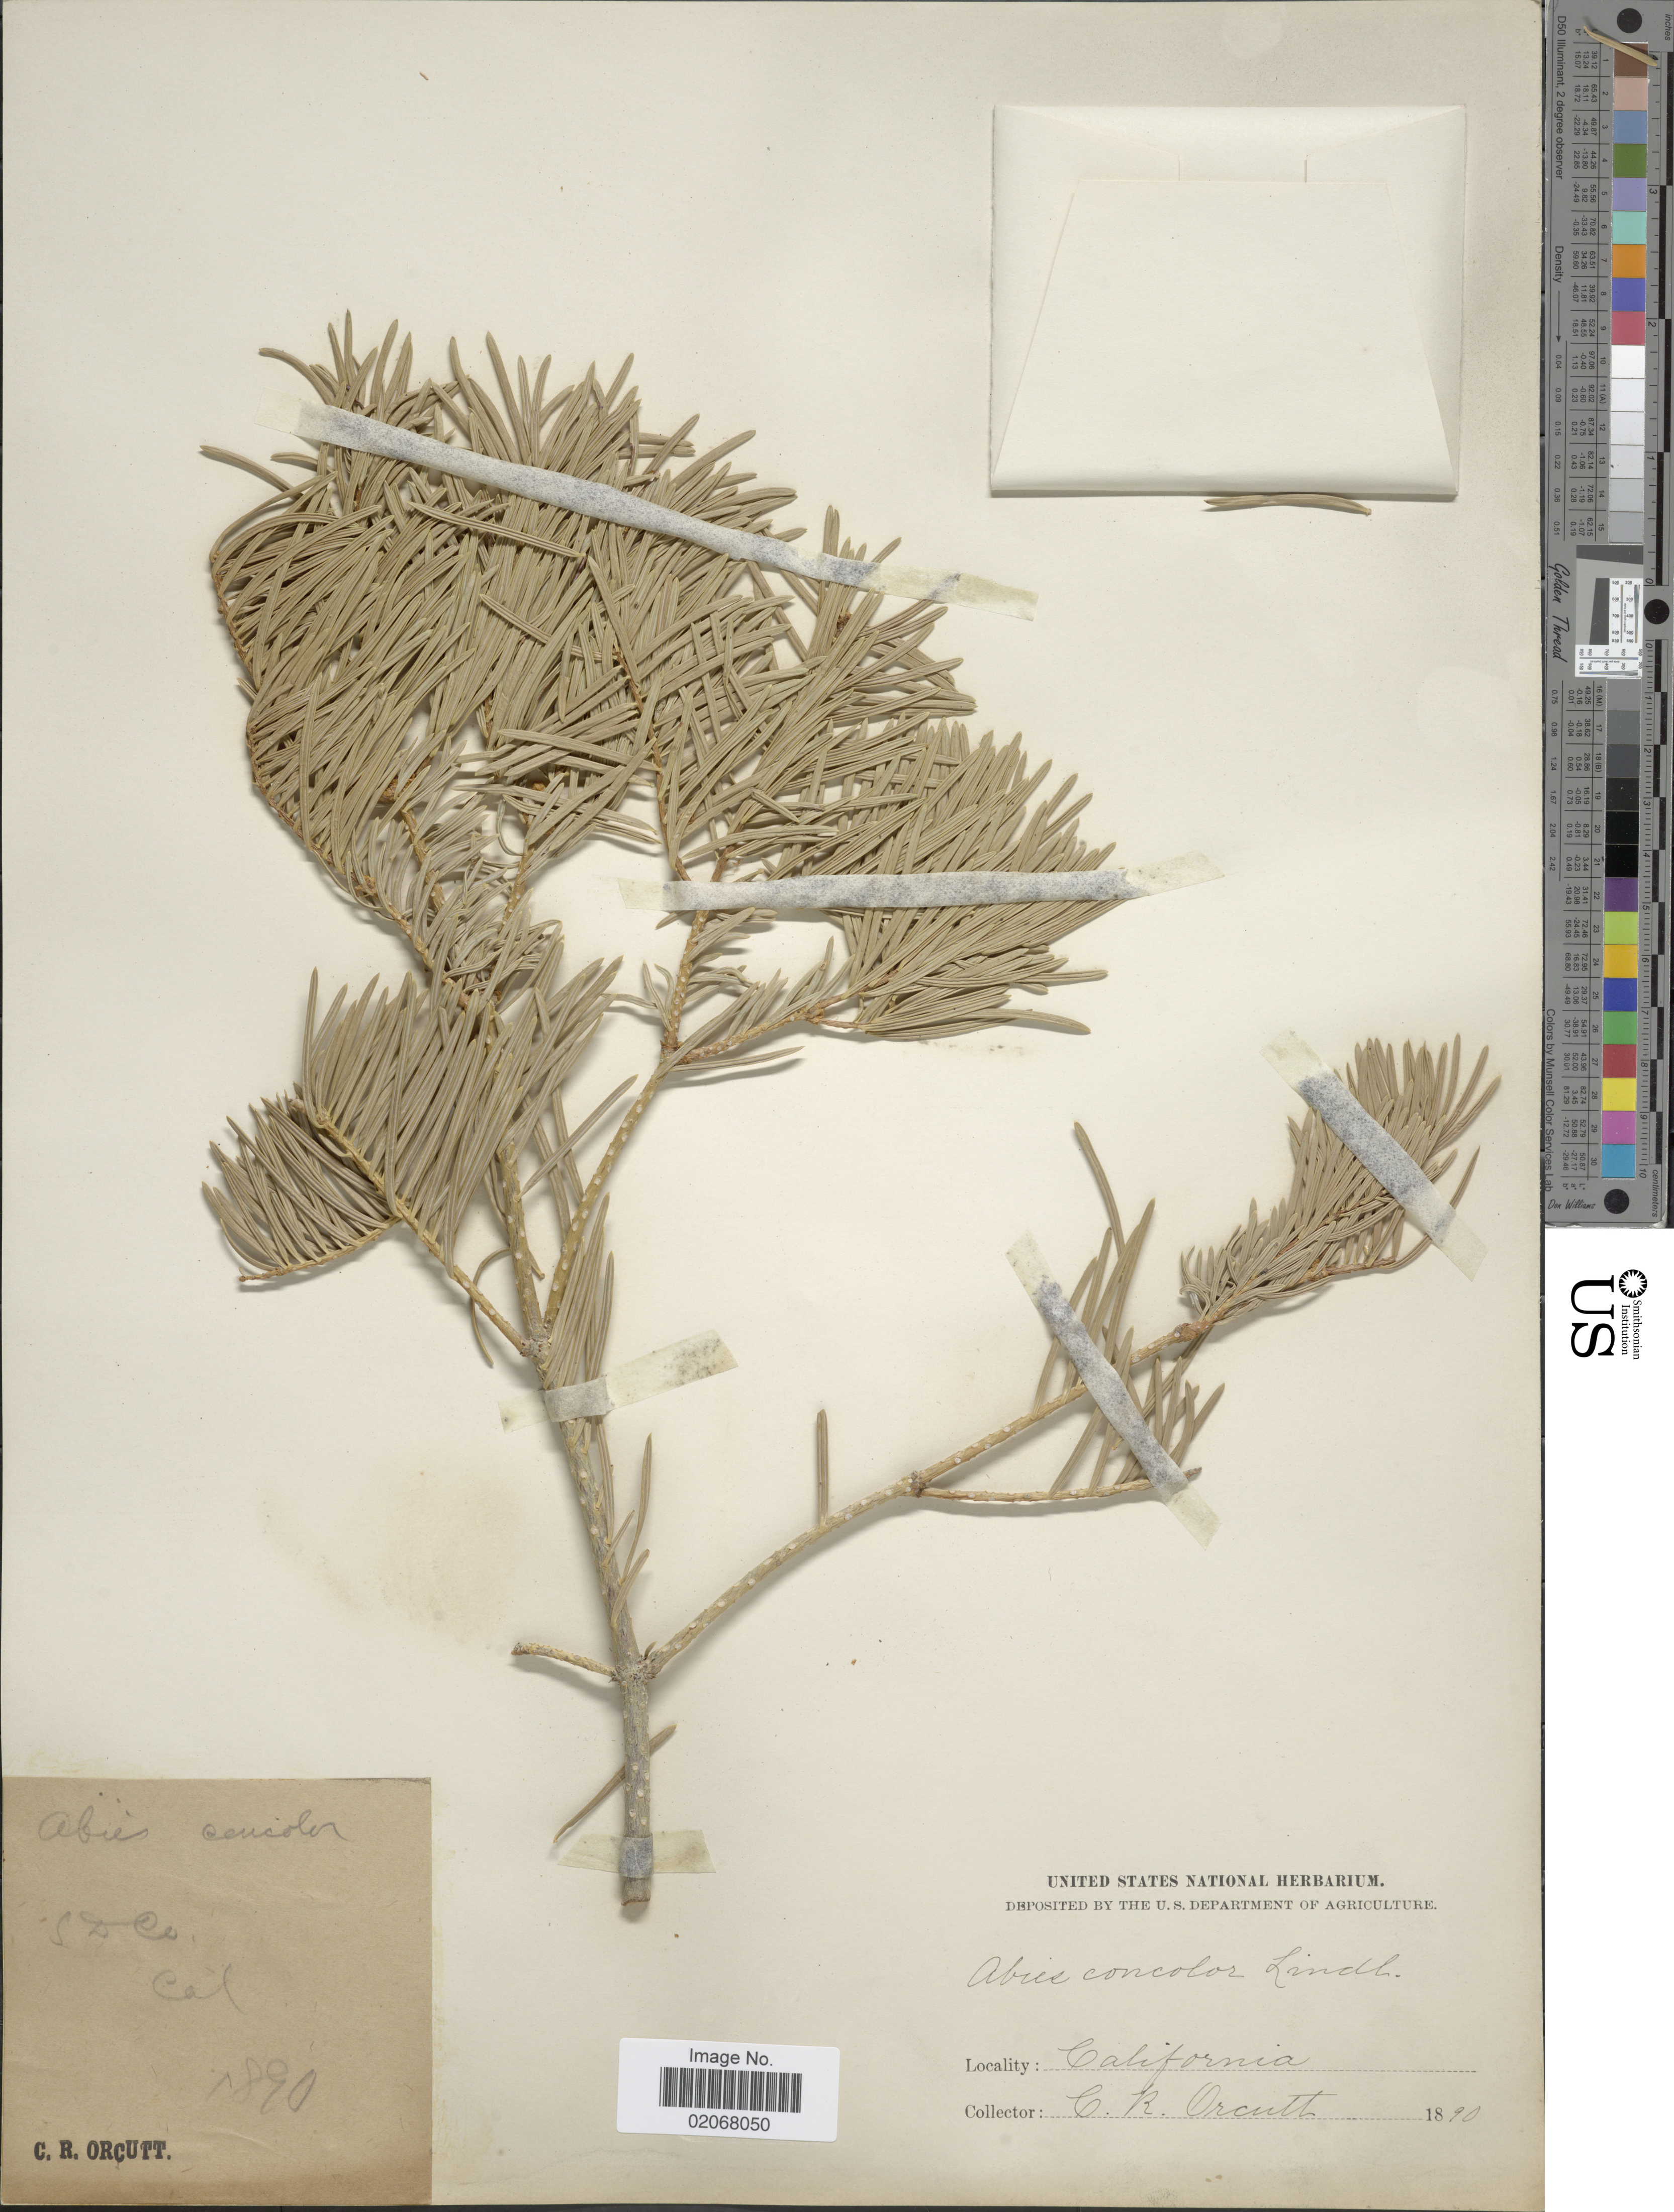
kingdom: Plantae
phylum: Tracheophyta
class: Pinopsida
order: Pinales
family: Pinaceae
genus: Abies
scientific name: Abies concolor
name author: (Gordon & Glend.) Lindl. ex Hildebr.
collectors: C. R. Orcutt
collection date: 1890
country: United States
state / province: California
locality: S. D. Co.